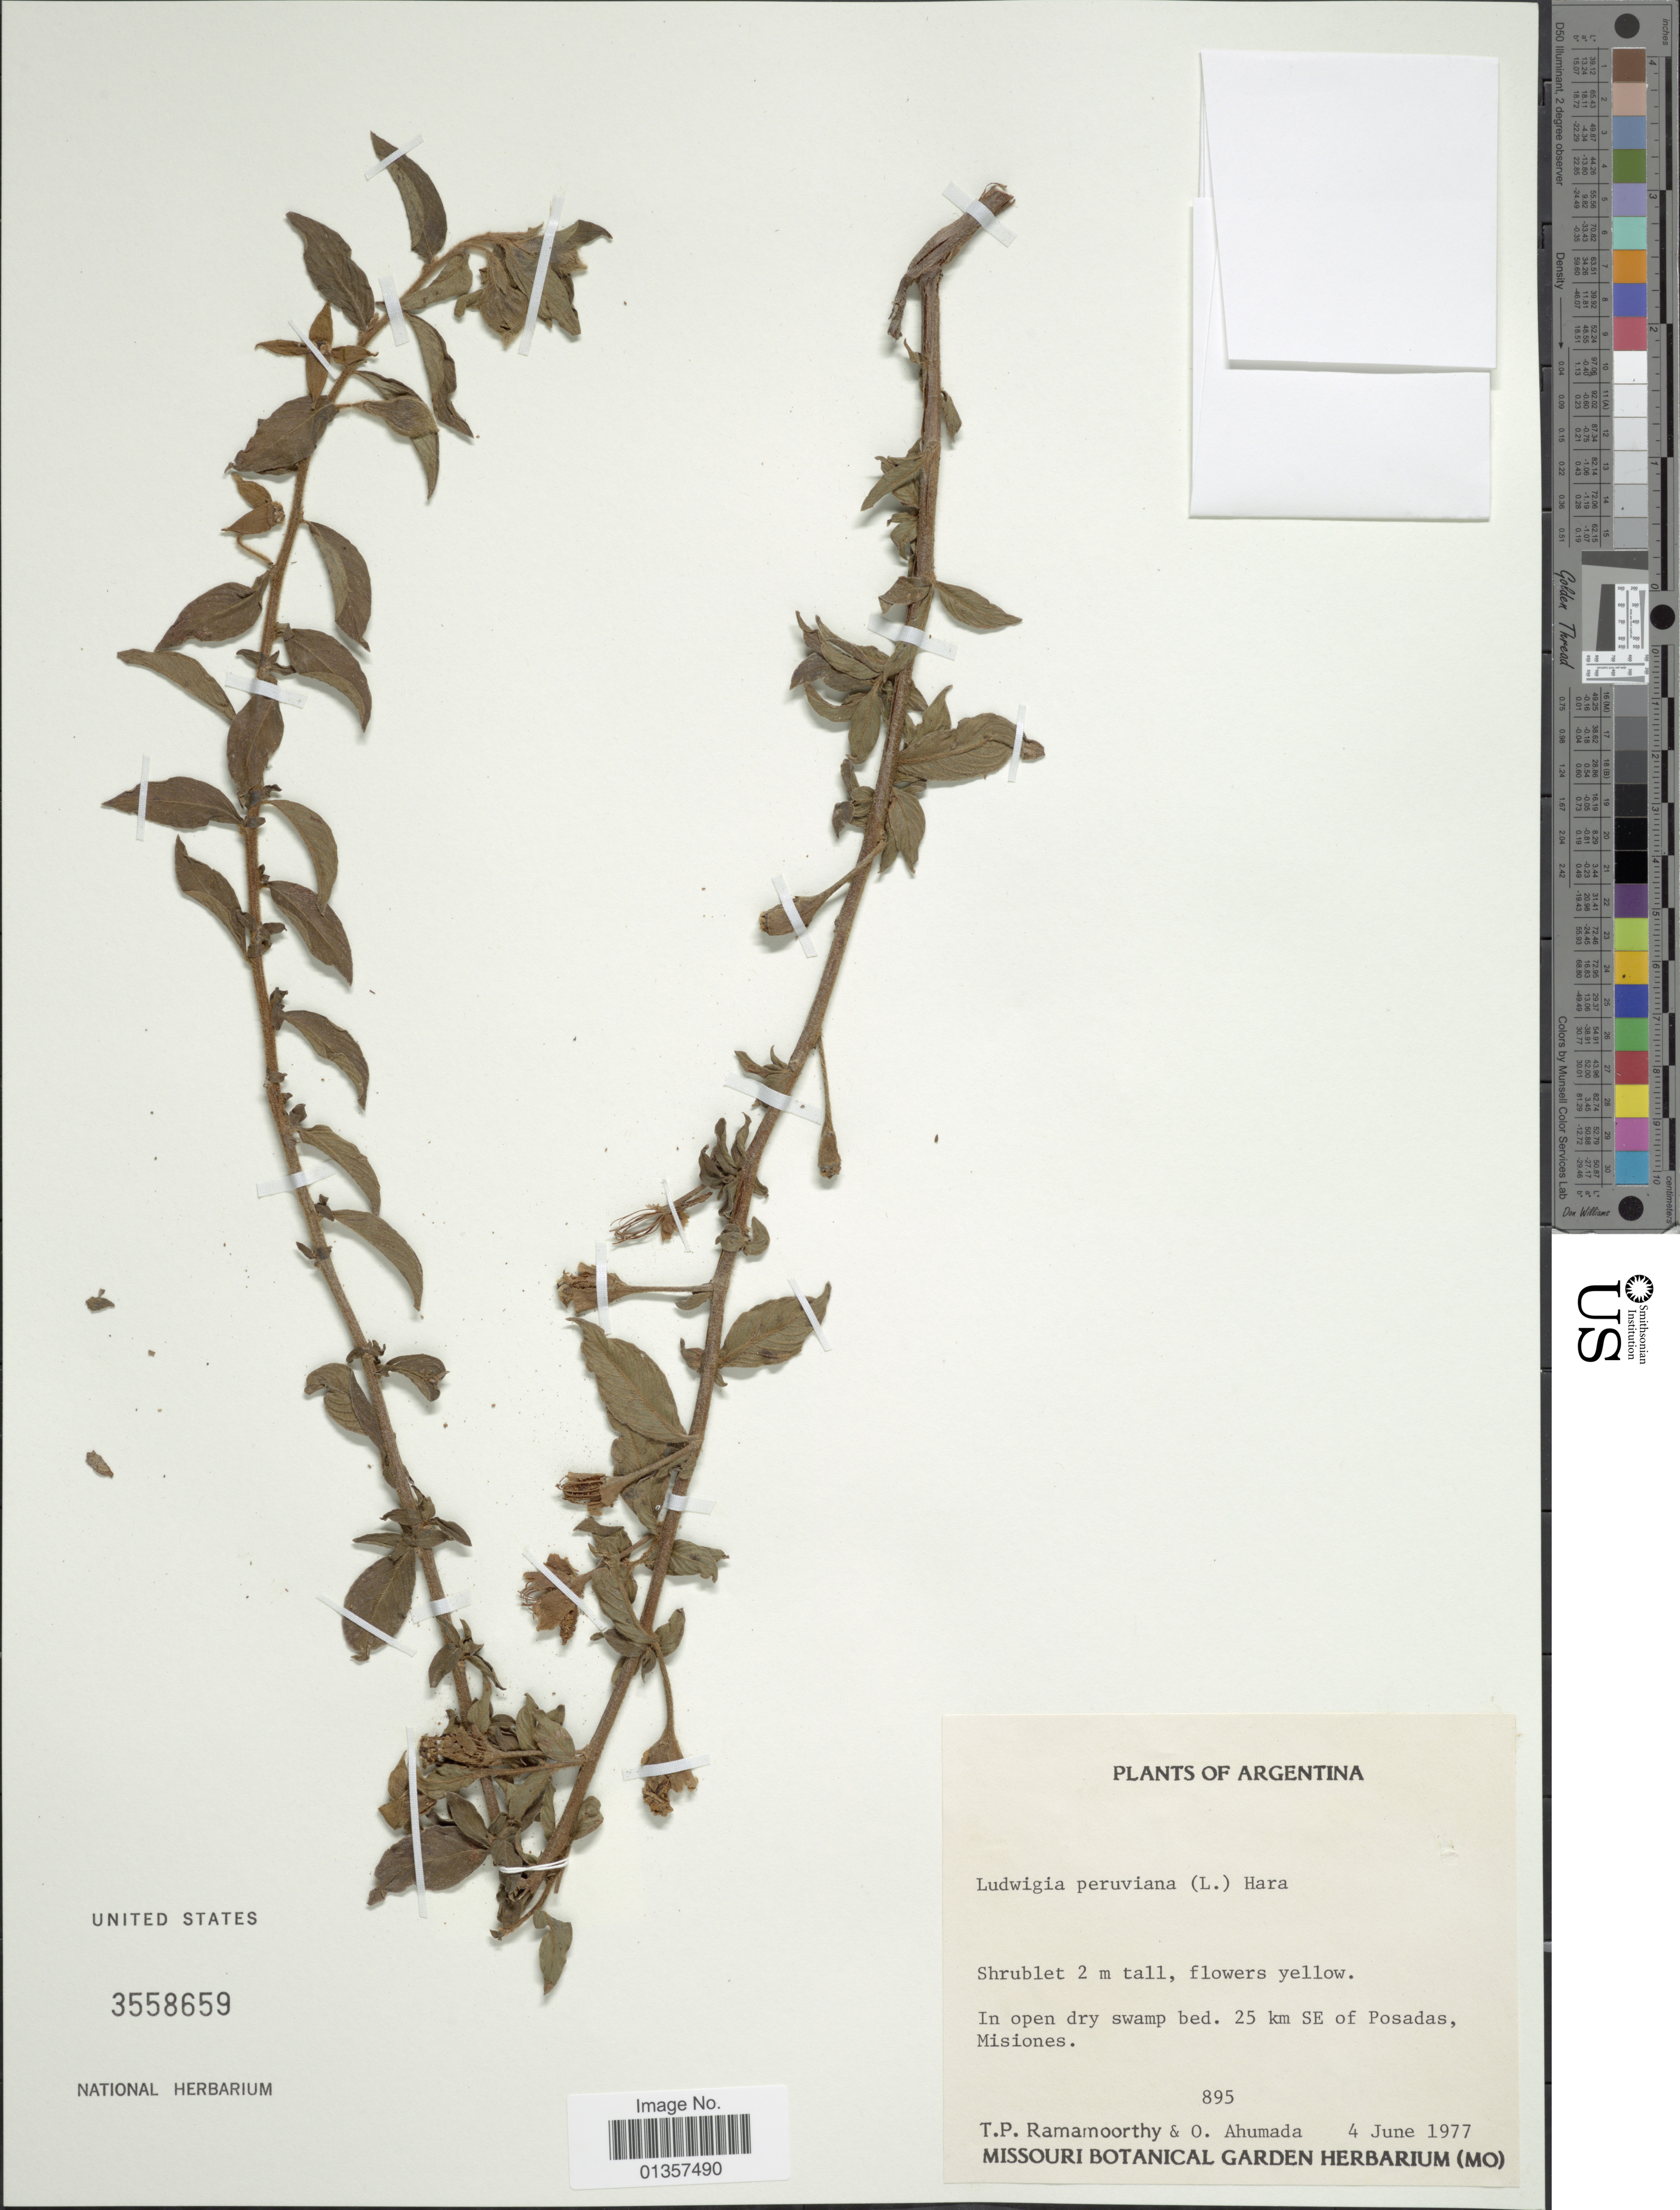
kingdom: Plantae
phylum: Tracheophyta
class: Magnoliopsida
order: Myrtales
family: Onagraceae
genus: Ludwigia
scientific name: Ludwigia peruviana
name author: (L.) H. Hara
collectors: T. P. Ramamoorthy & O. Ahumada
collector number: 895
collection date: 1977-06-04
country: Paraguay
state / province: Misiones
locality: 25 km SE of Posadas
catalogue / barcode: US 3558659